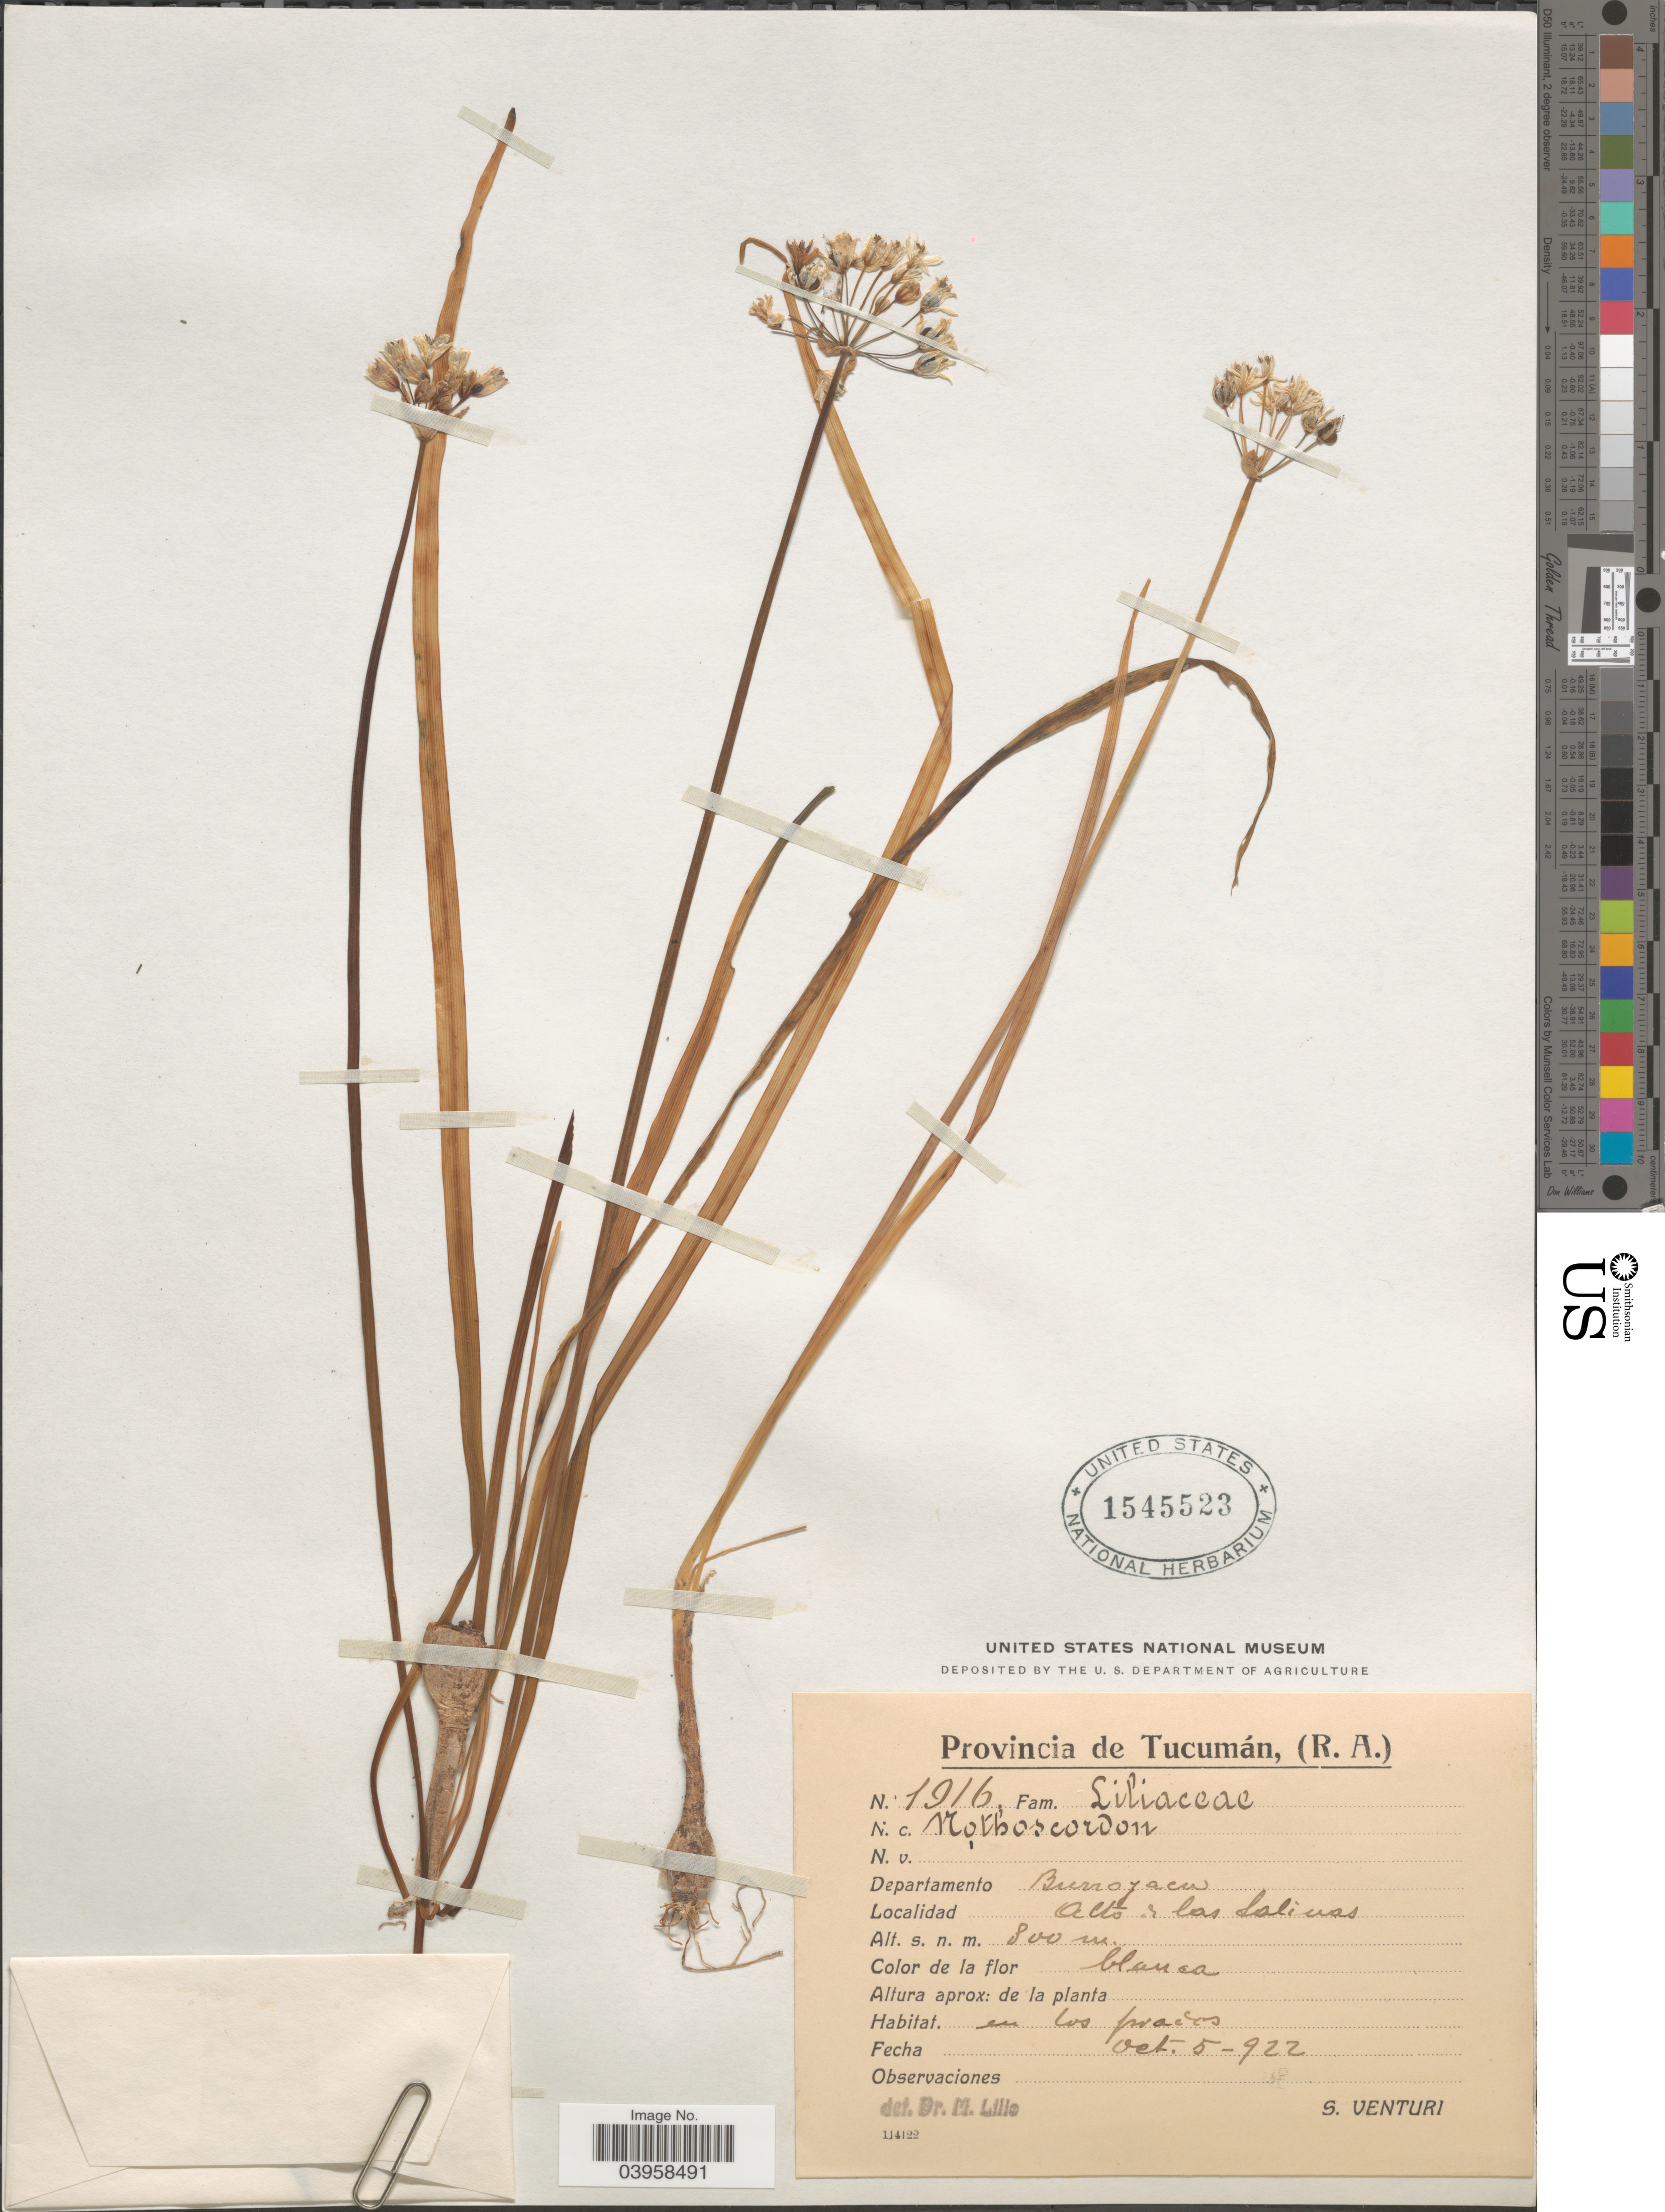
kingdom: Plantae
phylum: Tracheophyta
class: Liliopsida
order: Asparagales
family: Amaryllidaceae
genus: Nothoscordum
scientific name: Nothoscordum sp.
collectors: S. Venturi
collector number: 1916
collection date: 1922-10-05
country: Argentina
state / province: Tucuman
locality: Departamento Burrojacu. Alto de las Salinas.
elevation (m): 800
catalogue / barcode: US 1545523